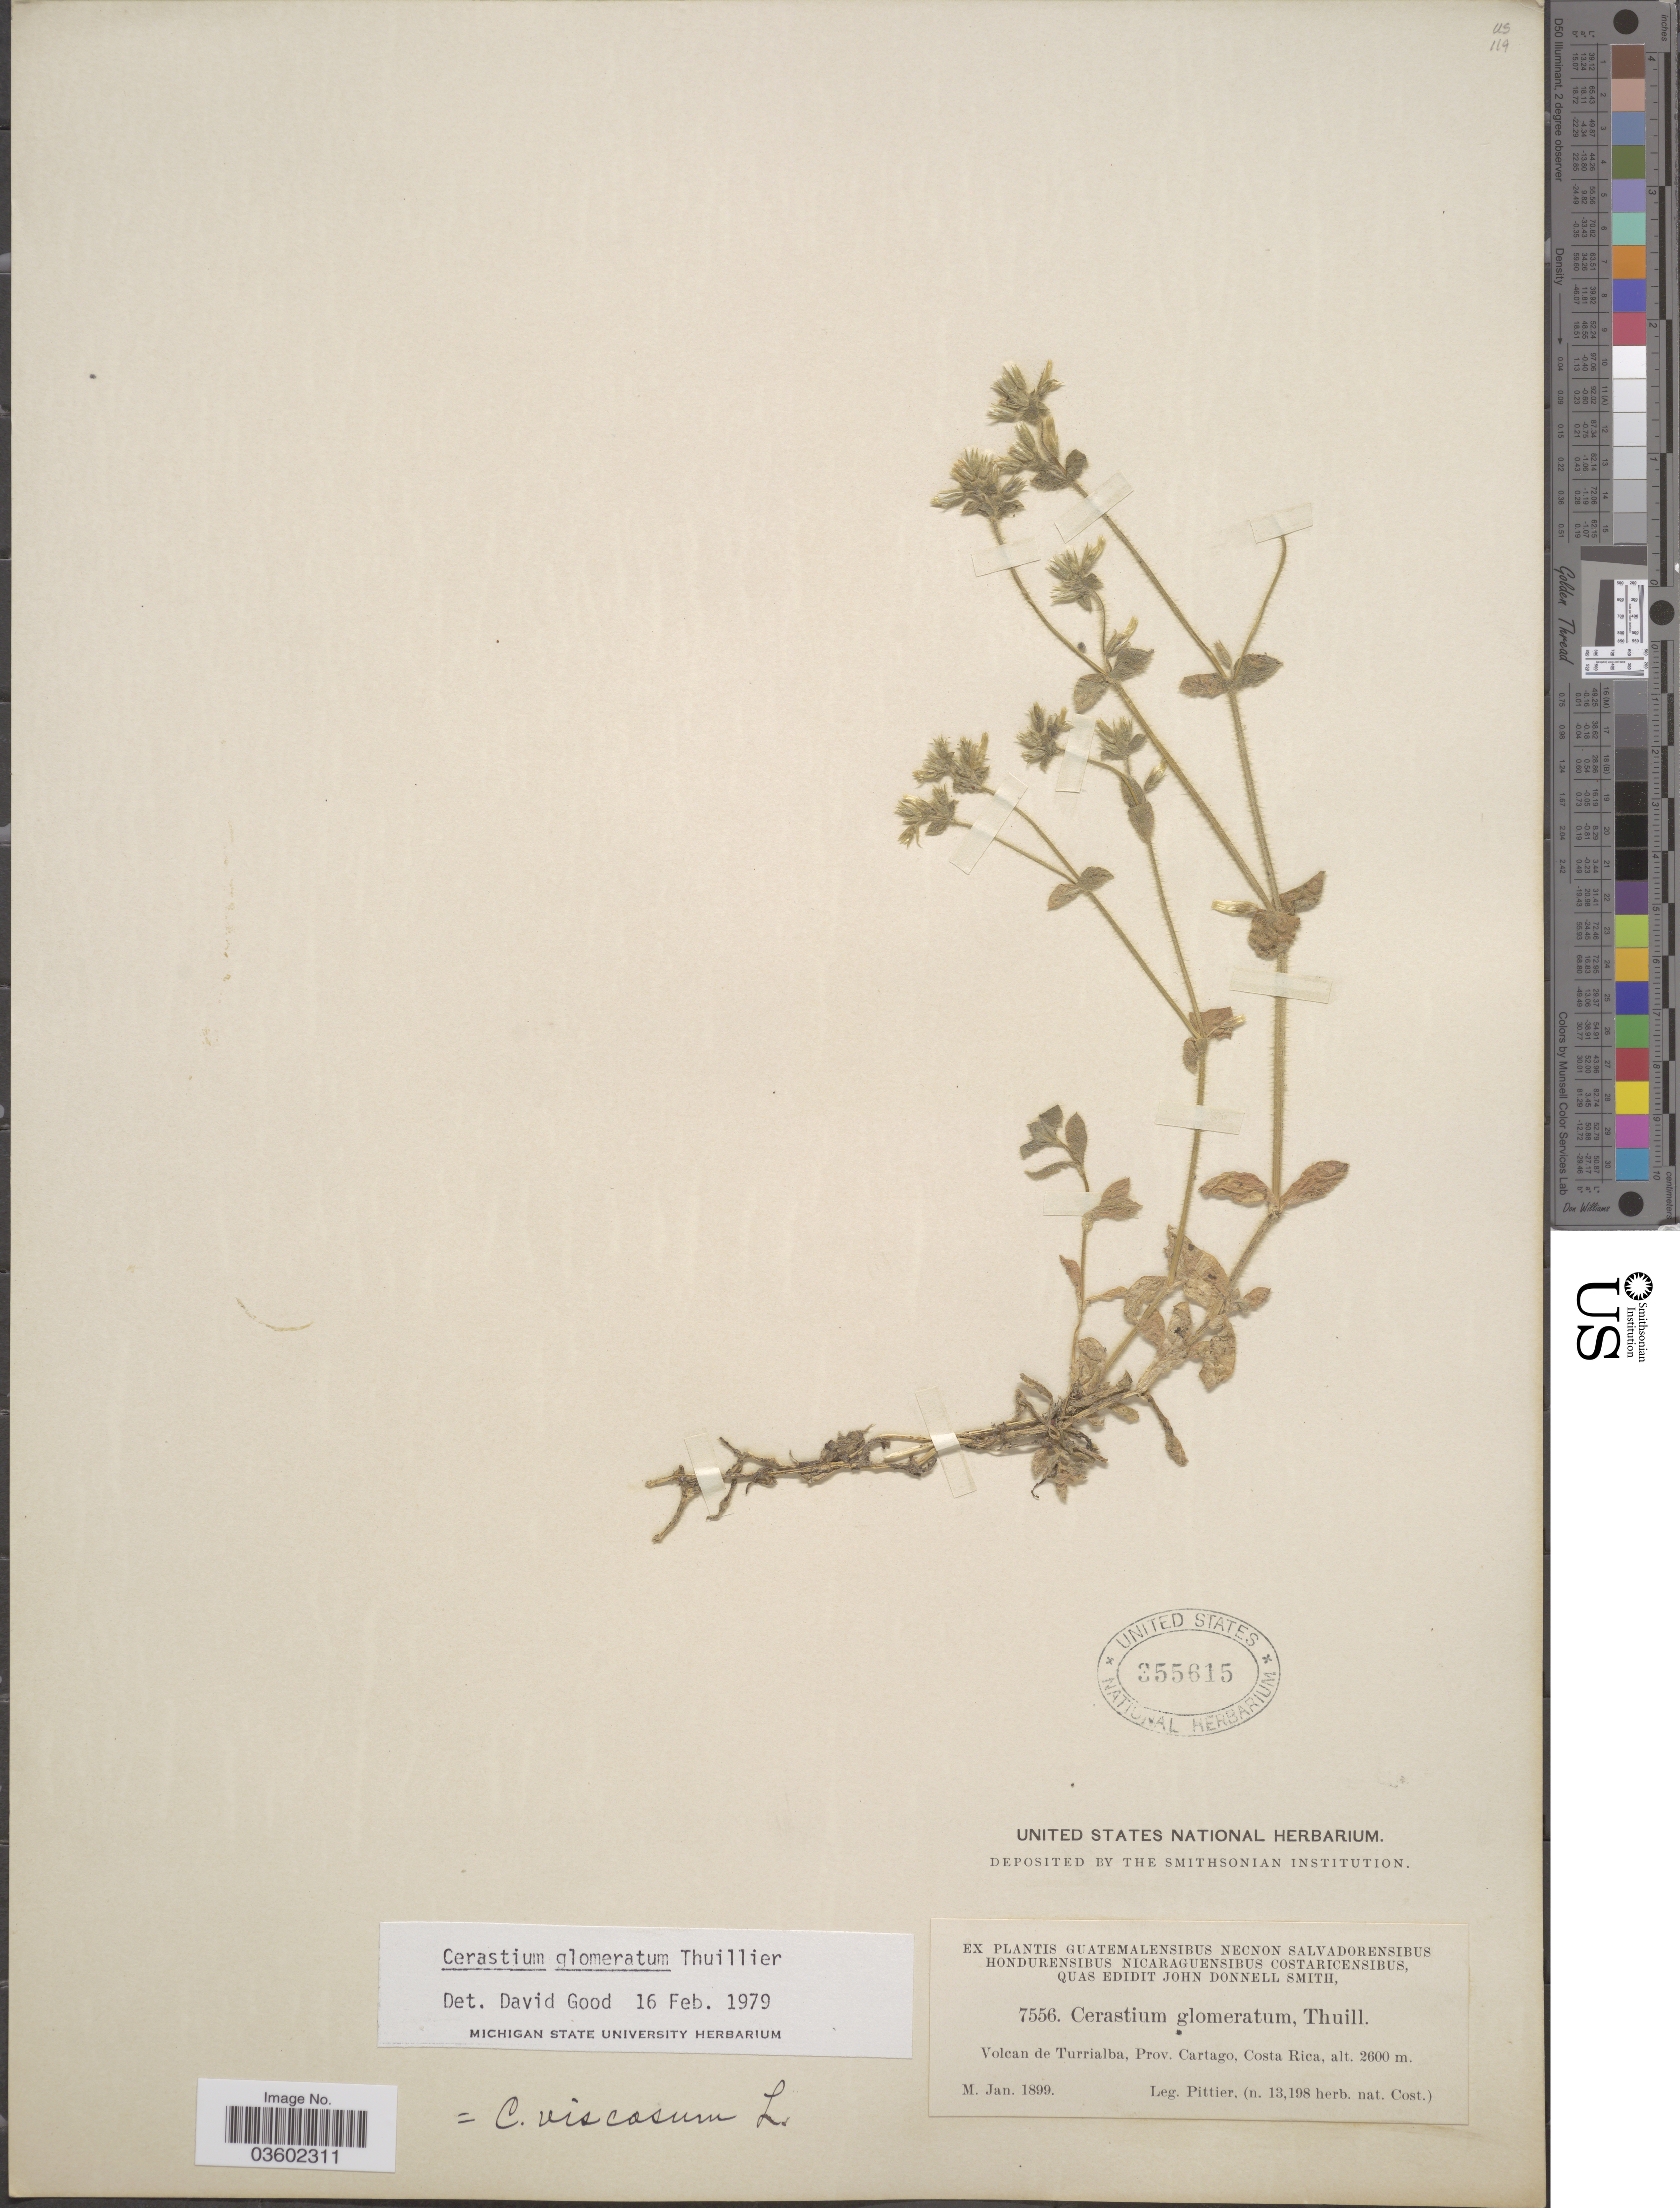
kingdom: Plantae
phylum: Tracheophyta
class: Magnoliopsida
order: Caryophyllales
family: Caryophyllaceae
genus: Cerastium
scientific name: Cerastium glomeratum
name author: Thuill.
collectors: Pittier, --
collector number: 7556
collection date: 1899-01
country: Costa Rica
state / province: Cartago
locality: Volcan de Turrialba.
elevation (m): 2600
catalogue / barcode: US 355615